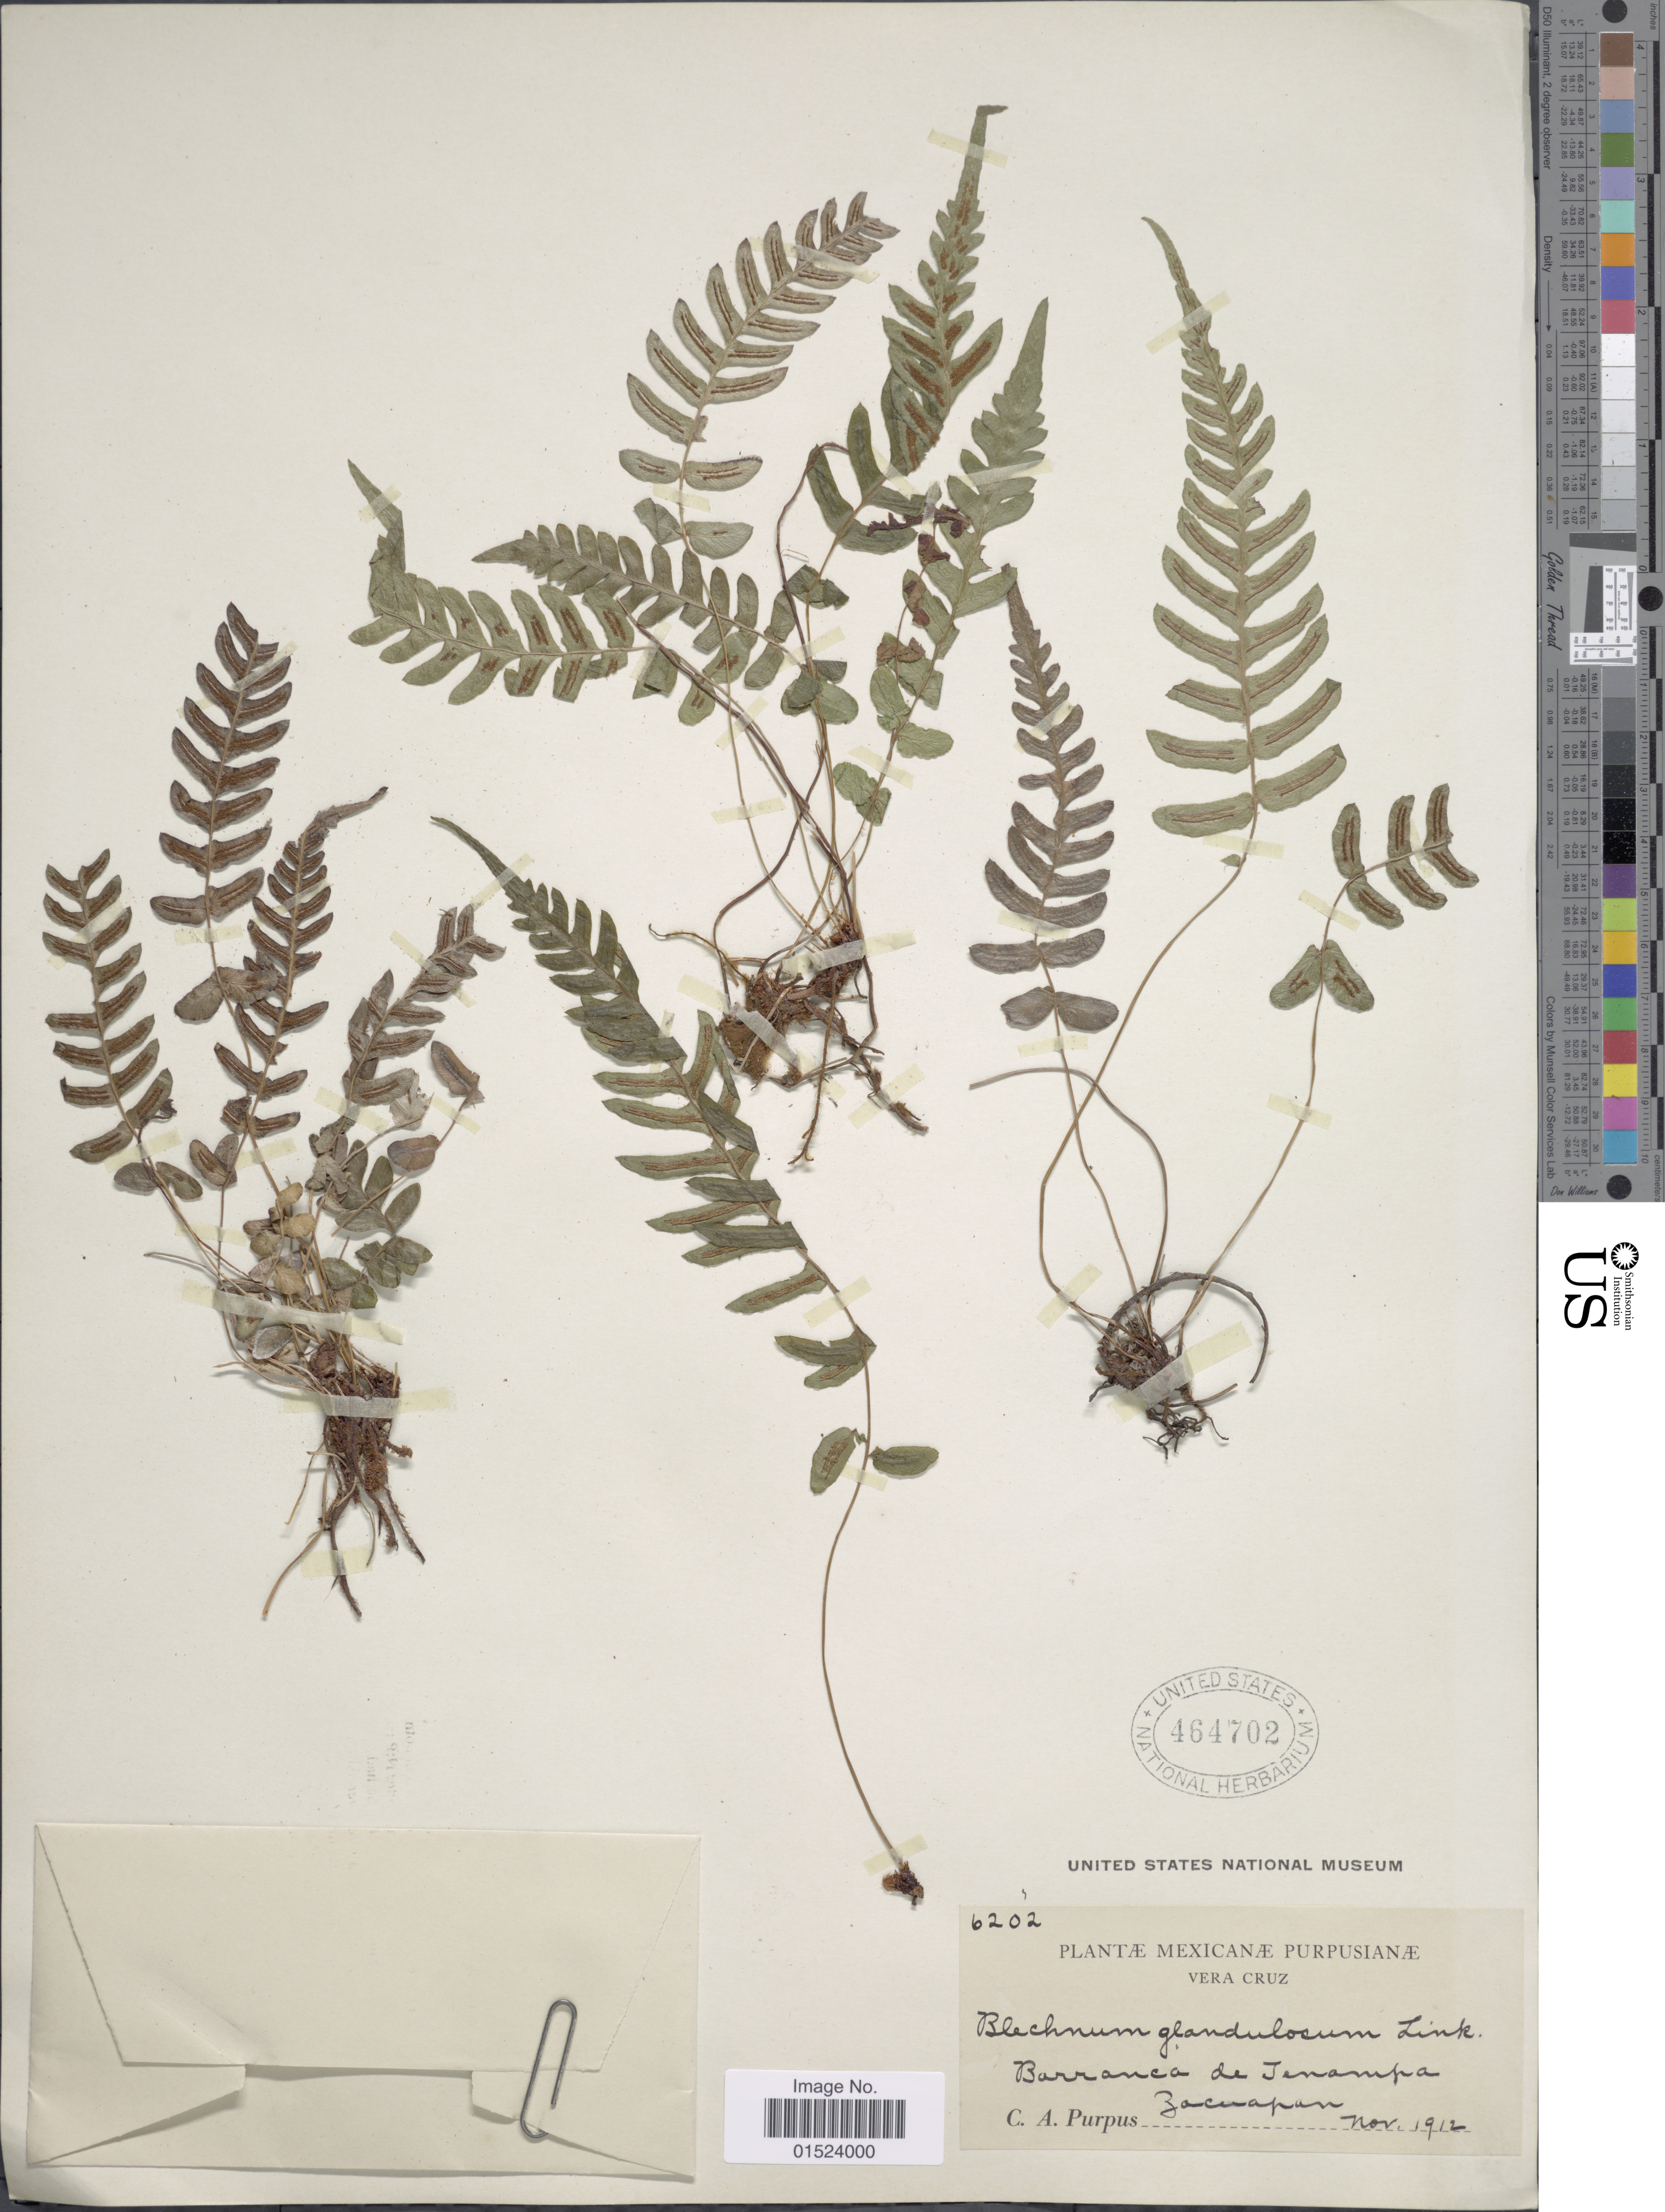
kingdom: Plantae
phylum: Tracheophyta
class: Polypodiopsida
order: Polypodiales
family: Blechnaceae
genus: Blechnum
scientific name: Blechnum glandulosum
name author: Link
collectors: C. A. Purpus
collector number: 6202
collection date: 1912-11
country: Mexico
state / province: Veracruz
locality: Vera Cruz, Barranca de Tenampa, Zacuapan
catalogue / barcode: US 464702